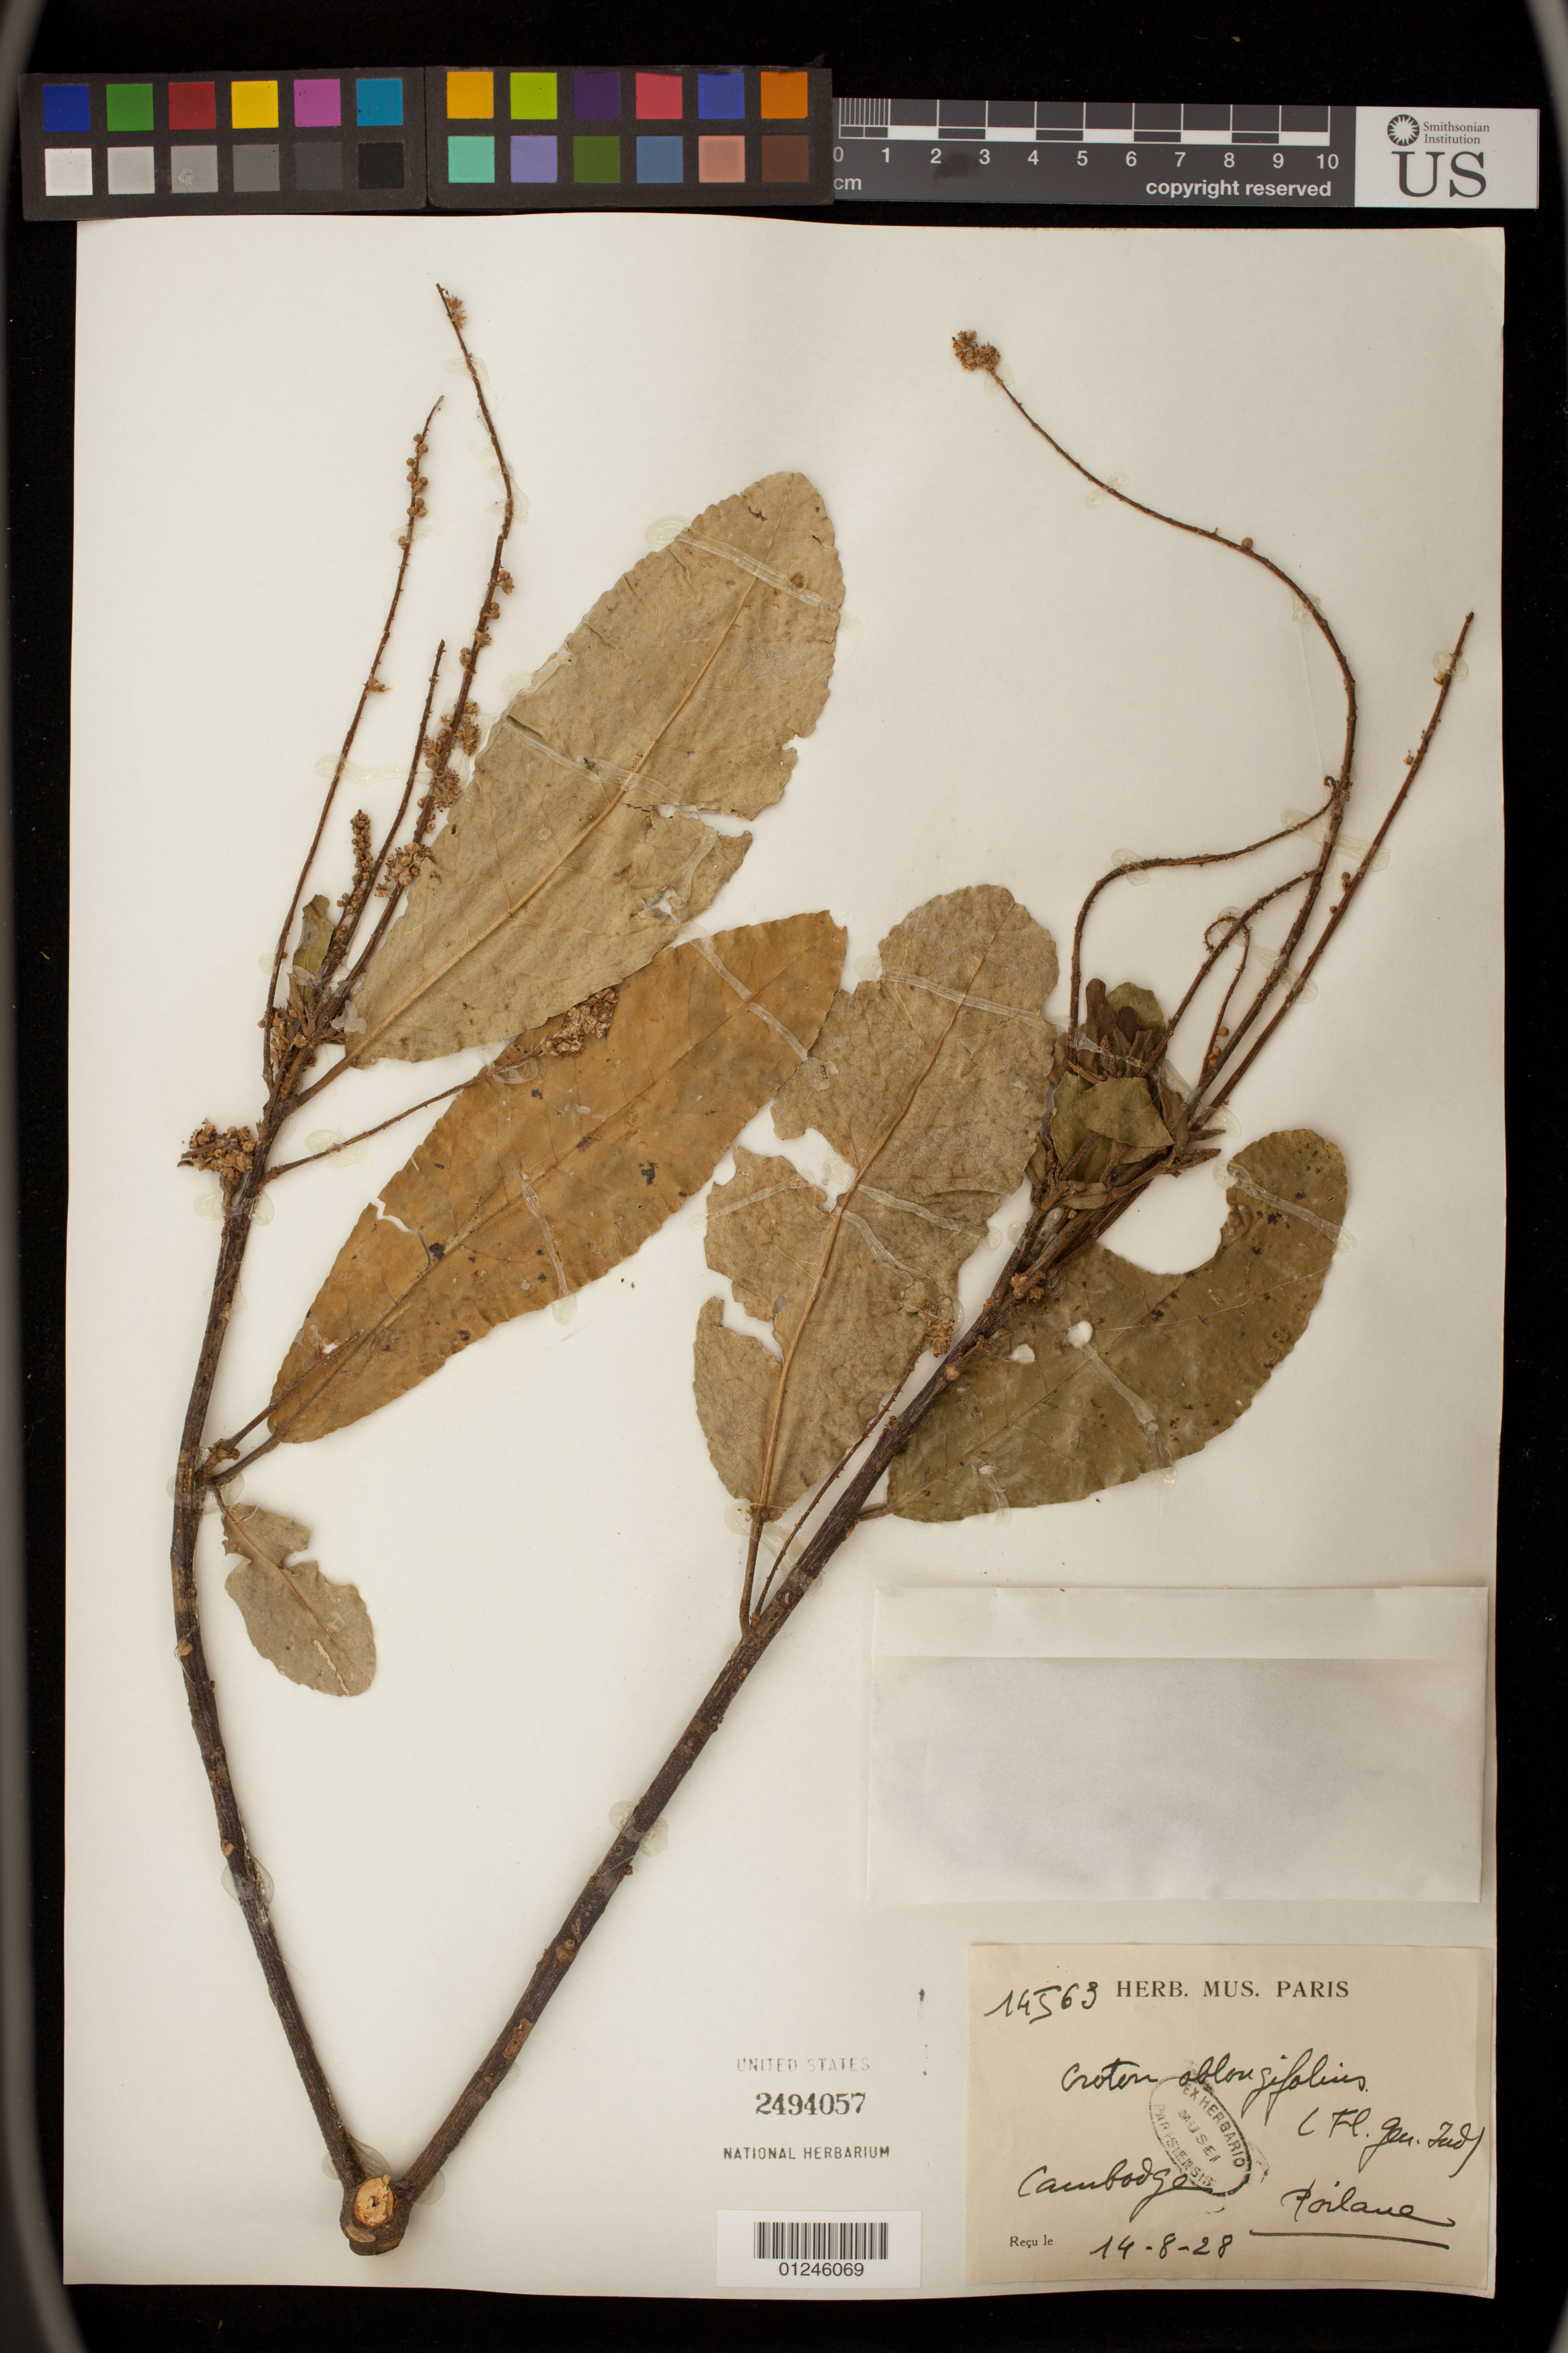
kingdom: Plantae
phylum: Tracheophyta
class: Magnoliopsida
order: Malpighiales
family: Euphorbiaceae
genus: Croton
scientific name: Croton oblongifolius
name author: Roxb.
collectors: -. Poilane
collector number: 14563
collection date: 1928-08-14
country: Cambodia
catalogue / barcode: US 2494057